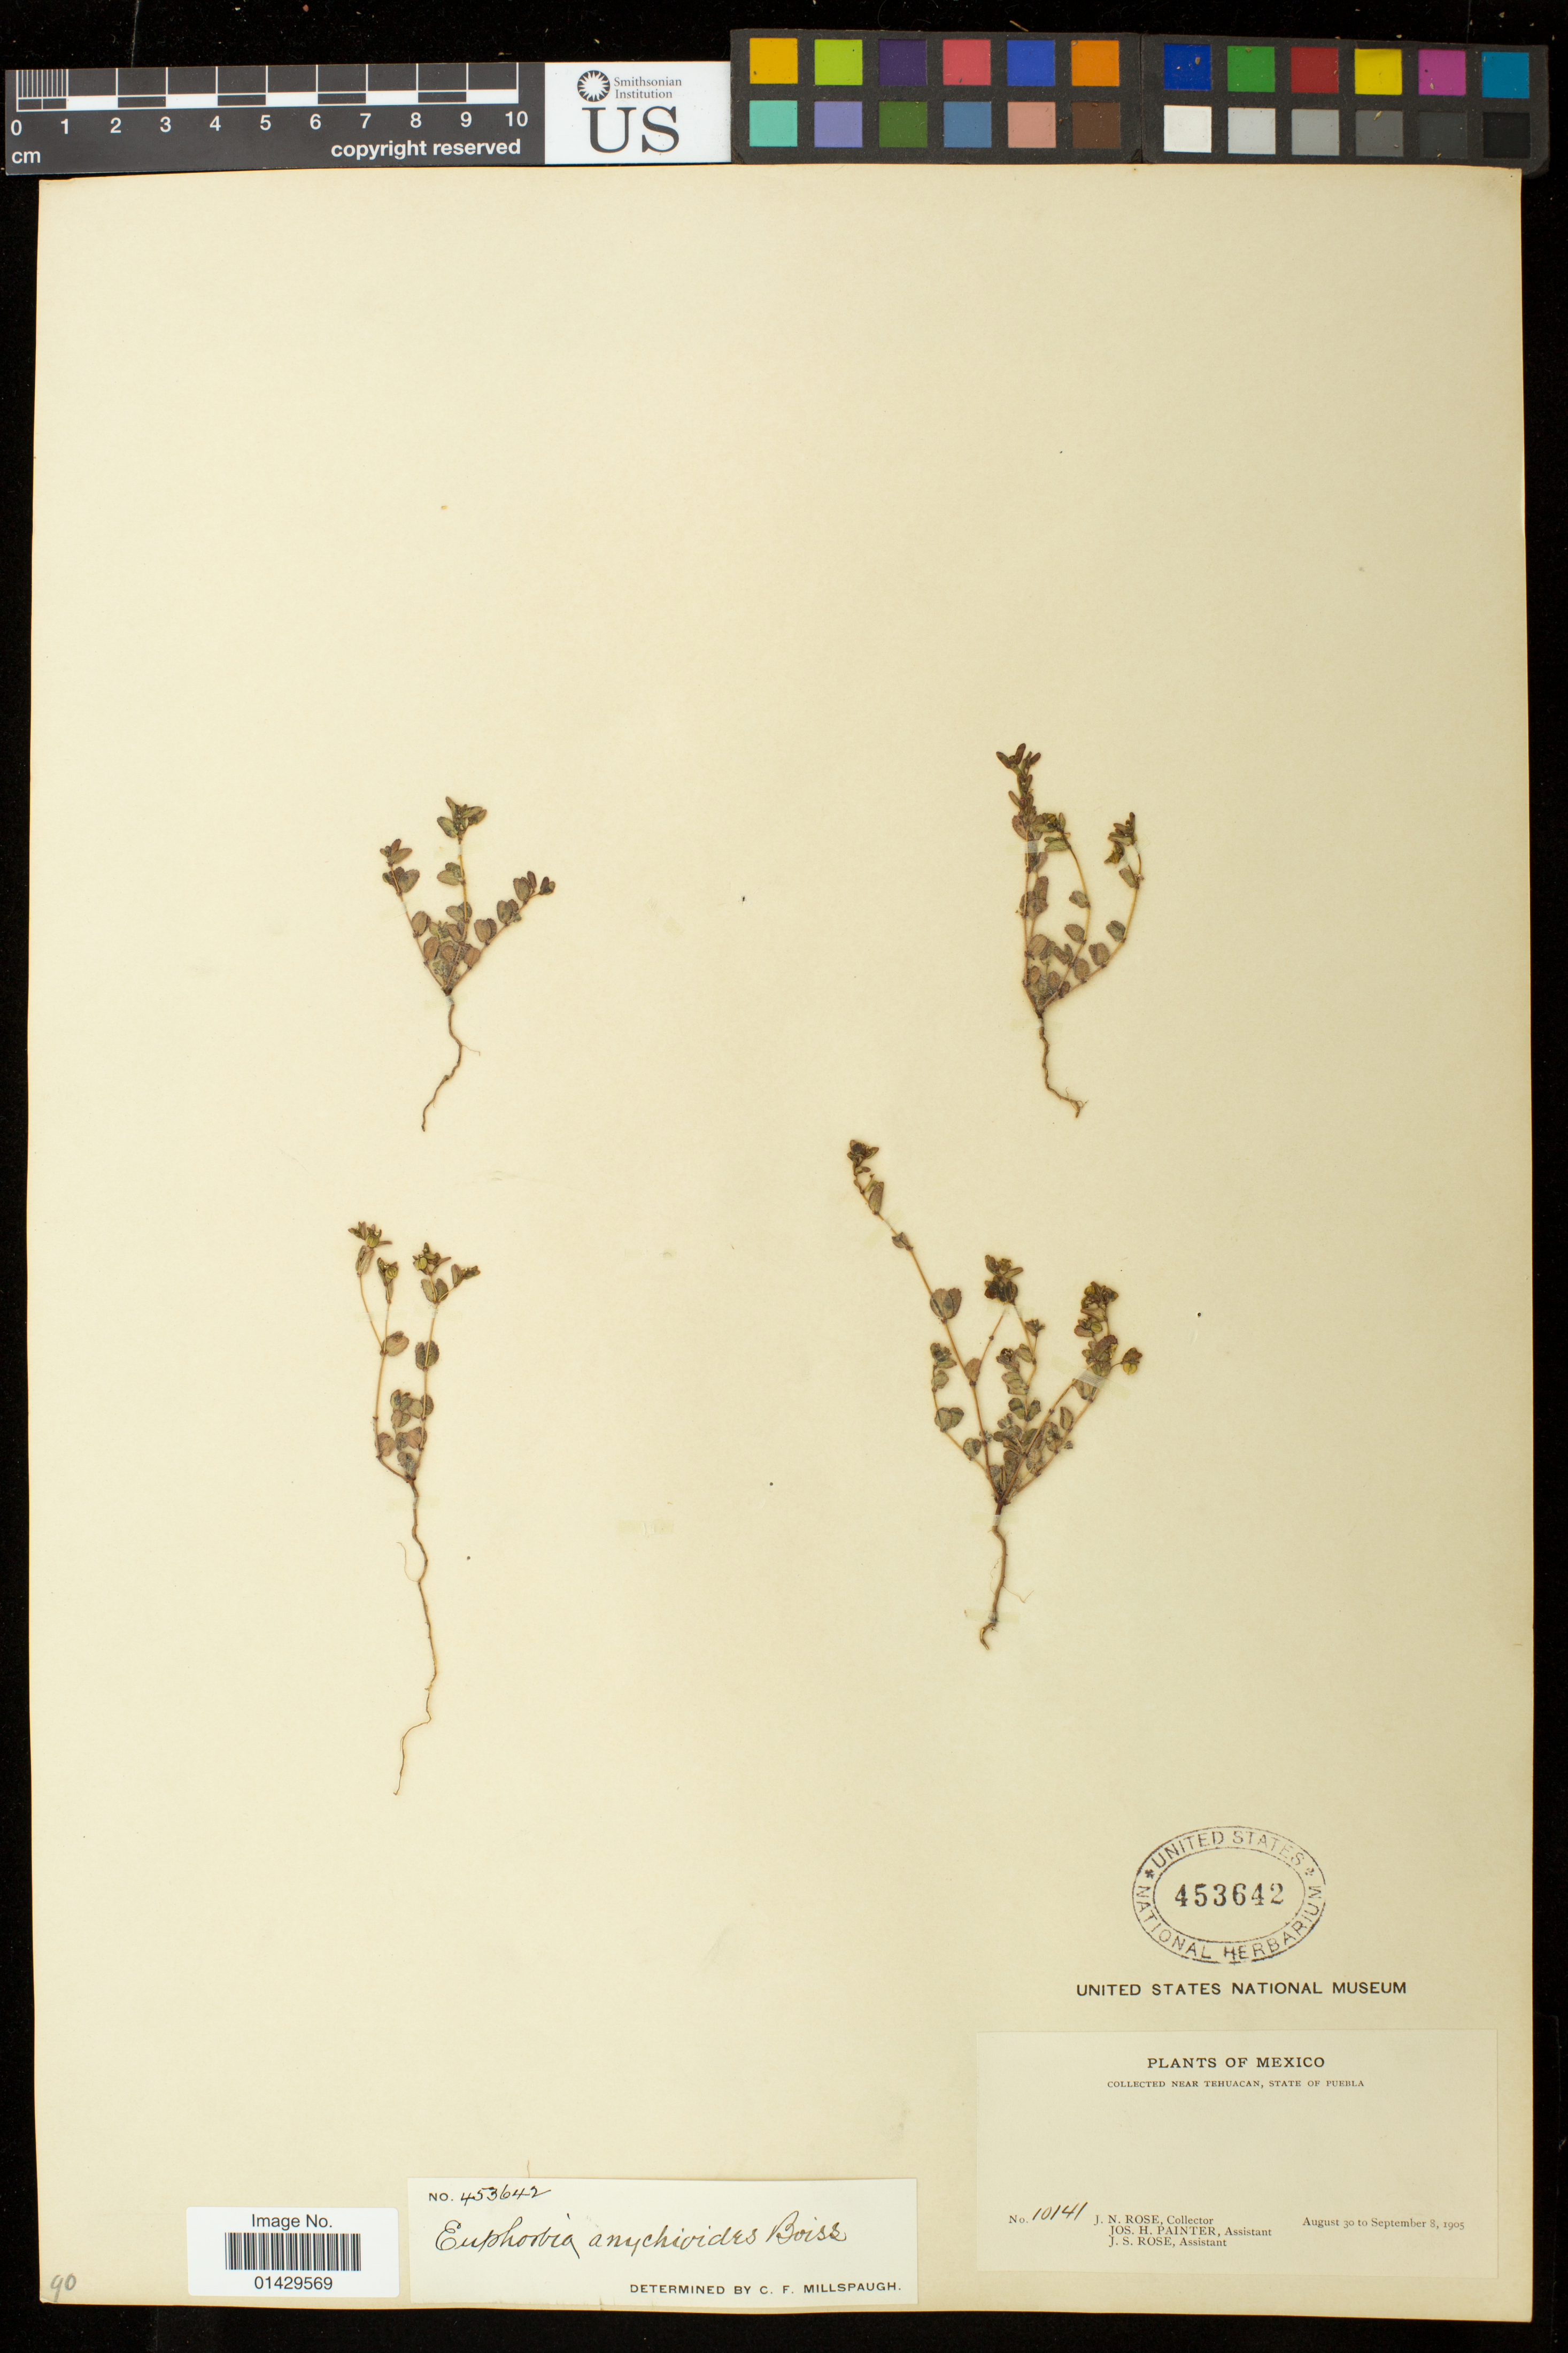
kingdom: Plantae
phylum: Tracheophyta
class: Magnoliopsida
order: Malpighiales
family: Euphorbiaceae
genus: Euphorbia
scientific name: Euphorbia anychioides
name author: Boiss.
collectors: J. N. Rose, J. H. Painter & J. S. Rose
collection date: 1905-08-20/1905-09-08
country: Mexico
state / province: Puebla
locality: Collected near Tehuacan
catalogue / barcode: US 453642